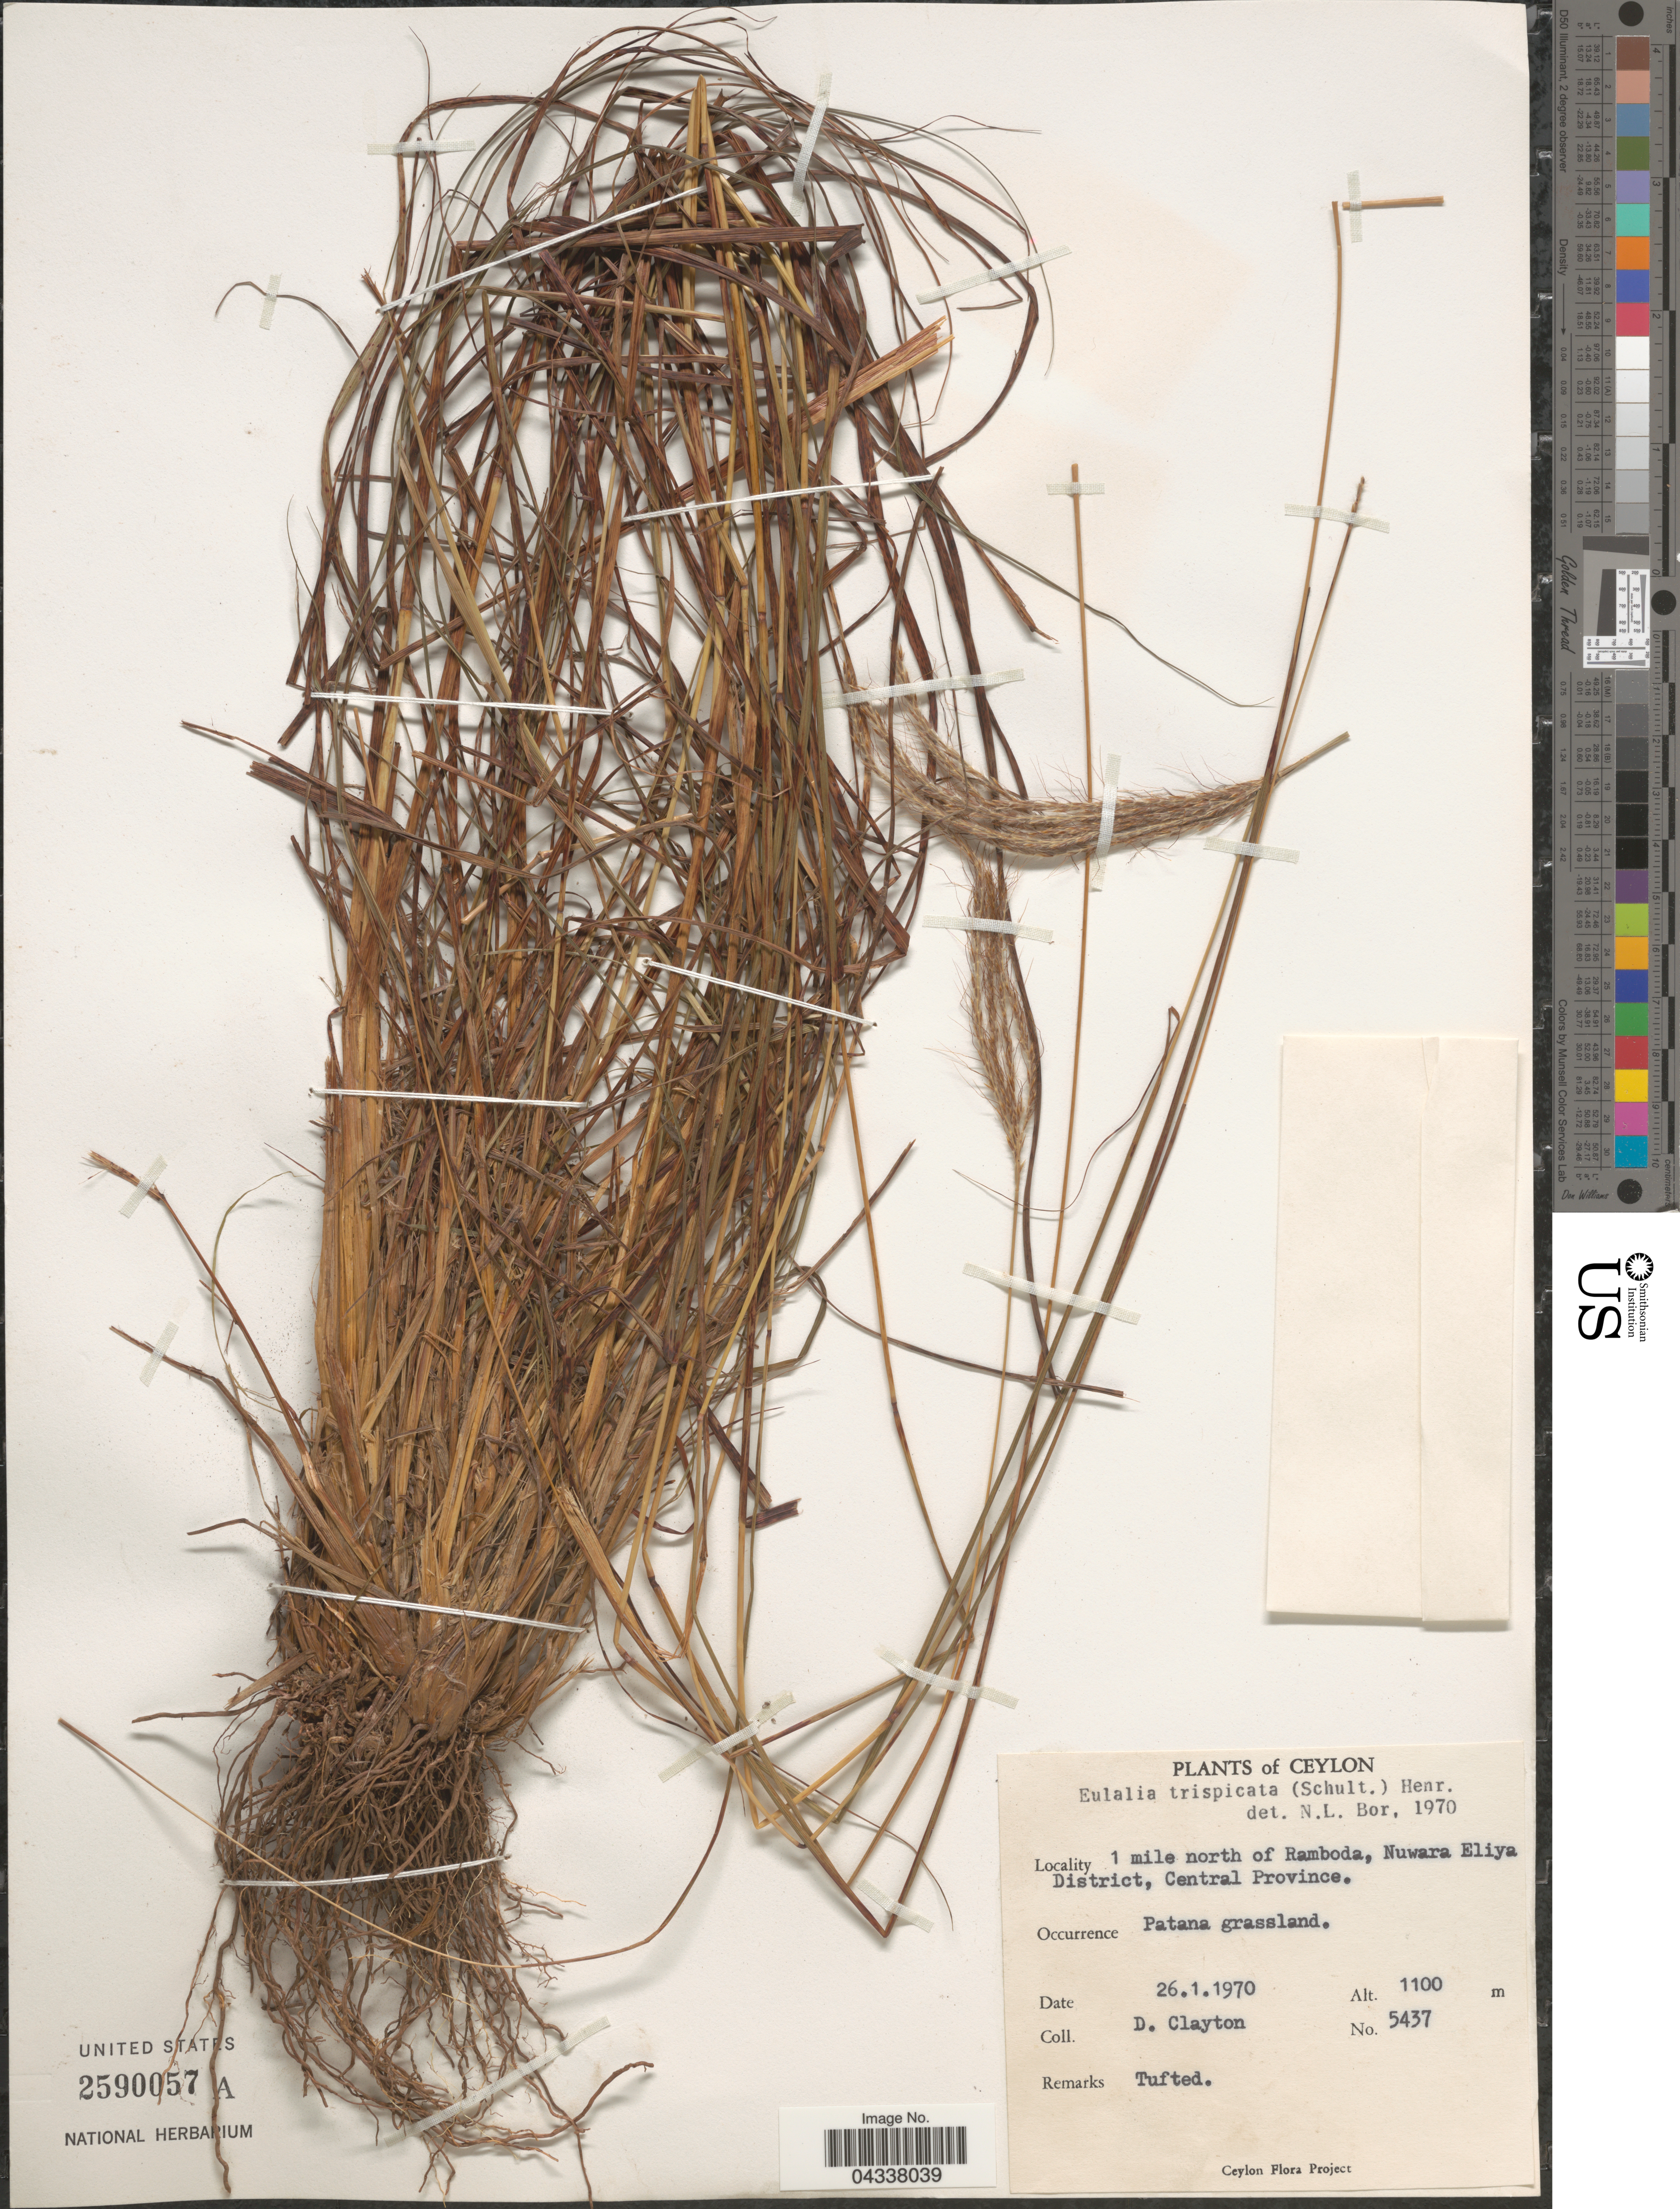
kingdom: Plantae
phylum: Tracheophyta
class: Liliopsida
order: Poales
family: Poaceae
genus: Pseudopogonatherum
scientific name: Pseudopogonatherum trispicatum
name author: (Schult.) Ohwi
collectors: D. Clayton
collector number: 5437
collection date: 1970-01-26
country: Sri Lanka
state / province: Central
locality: Ceylon. 1 mile north of Ramboda, Nuwara Eliya District.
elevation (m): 1100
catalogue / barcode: US 2590057A